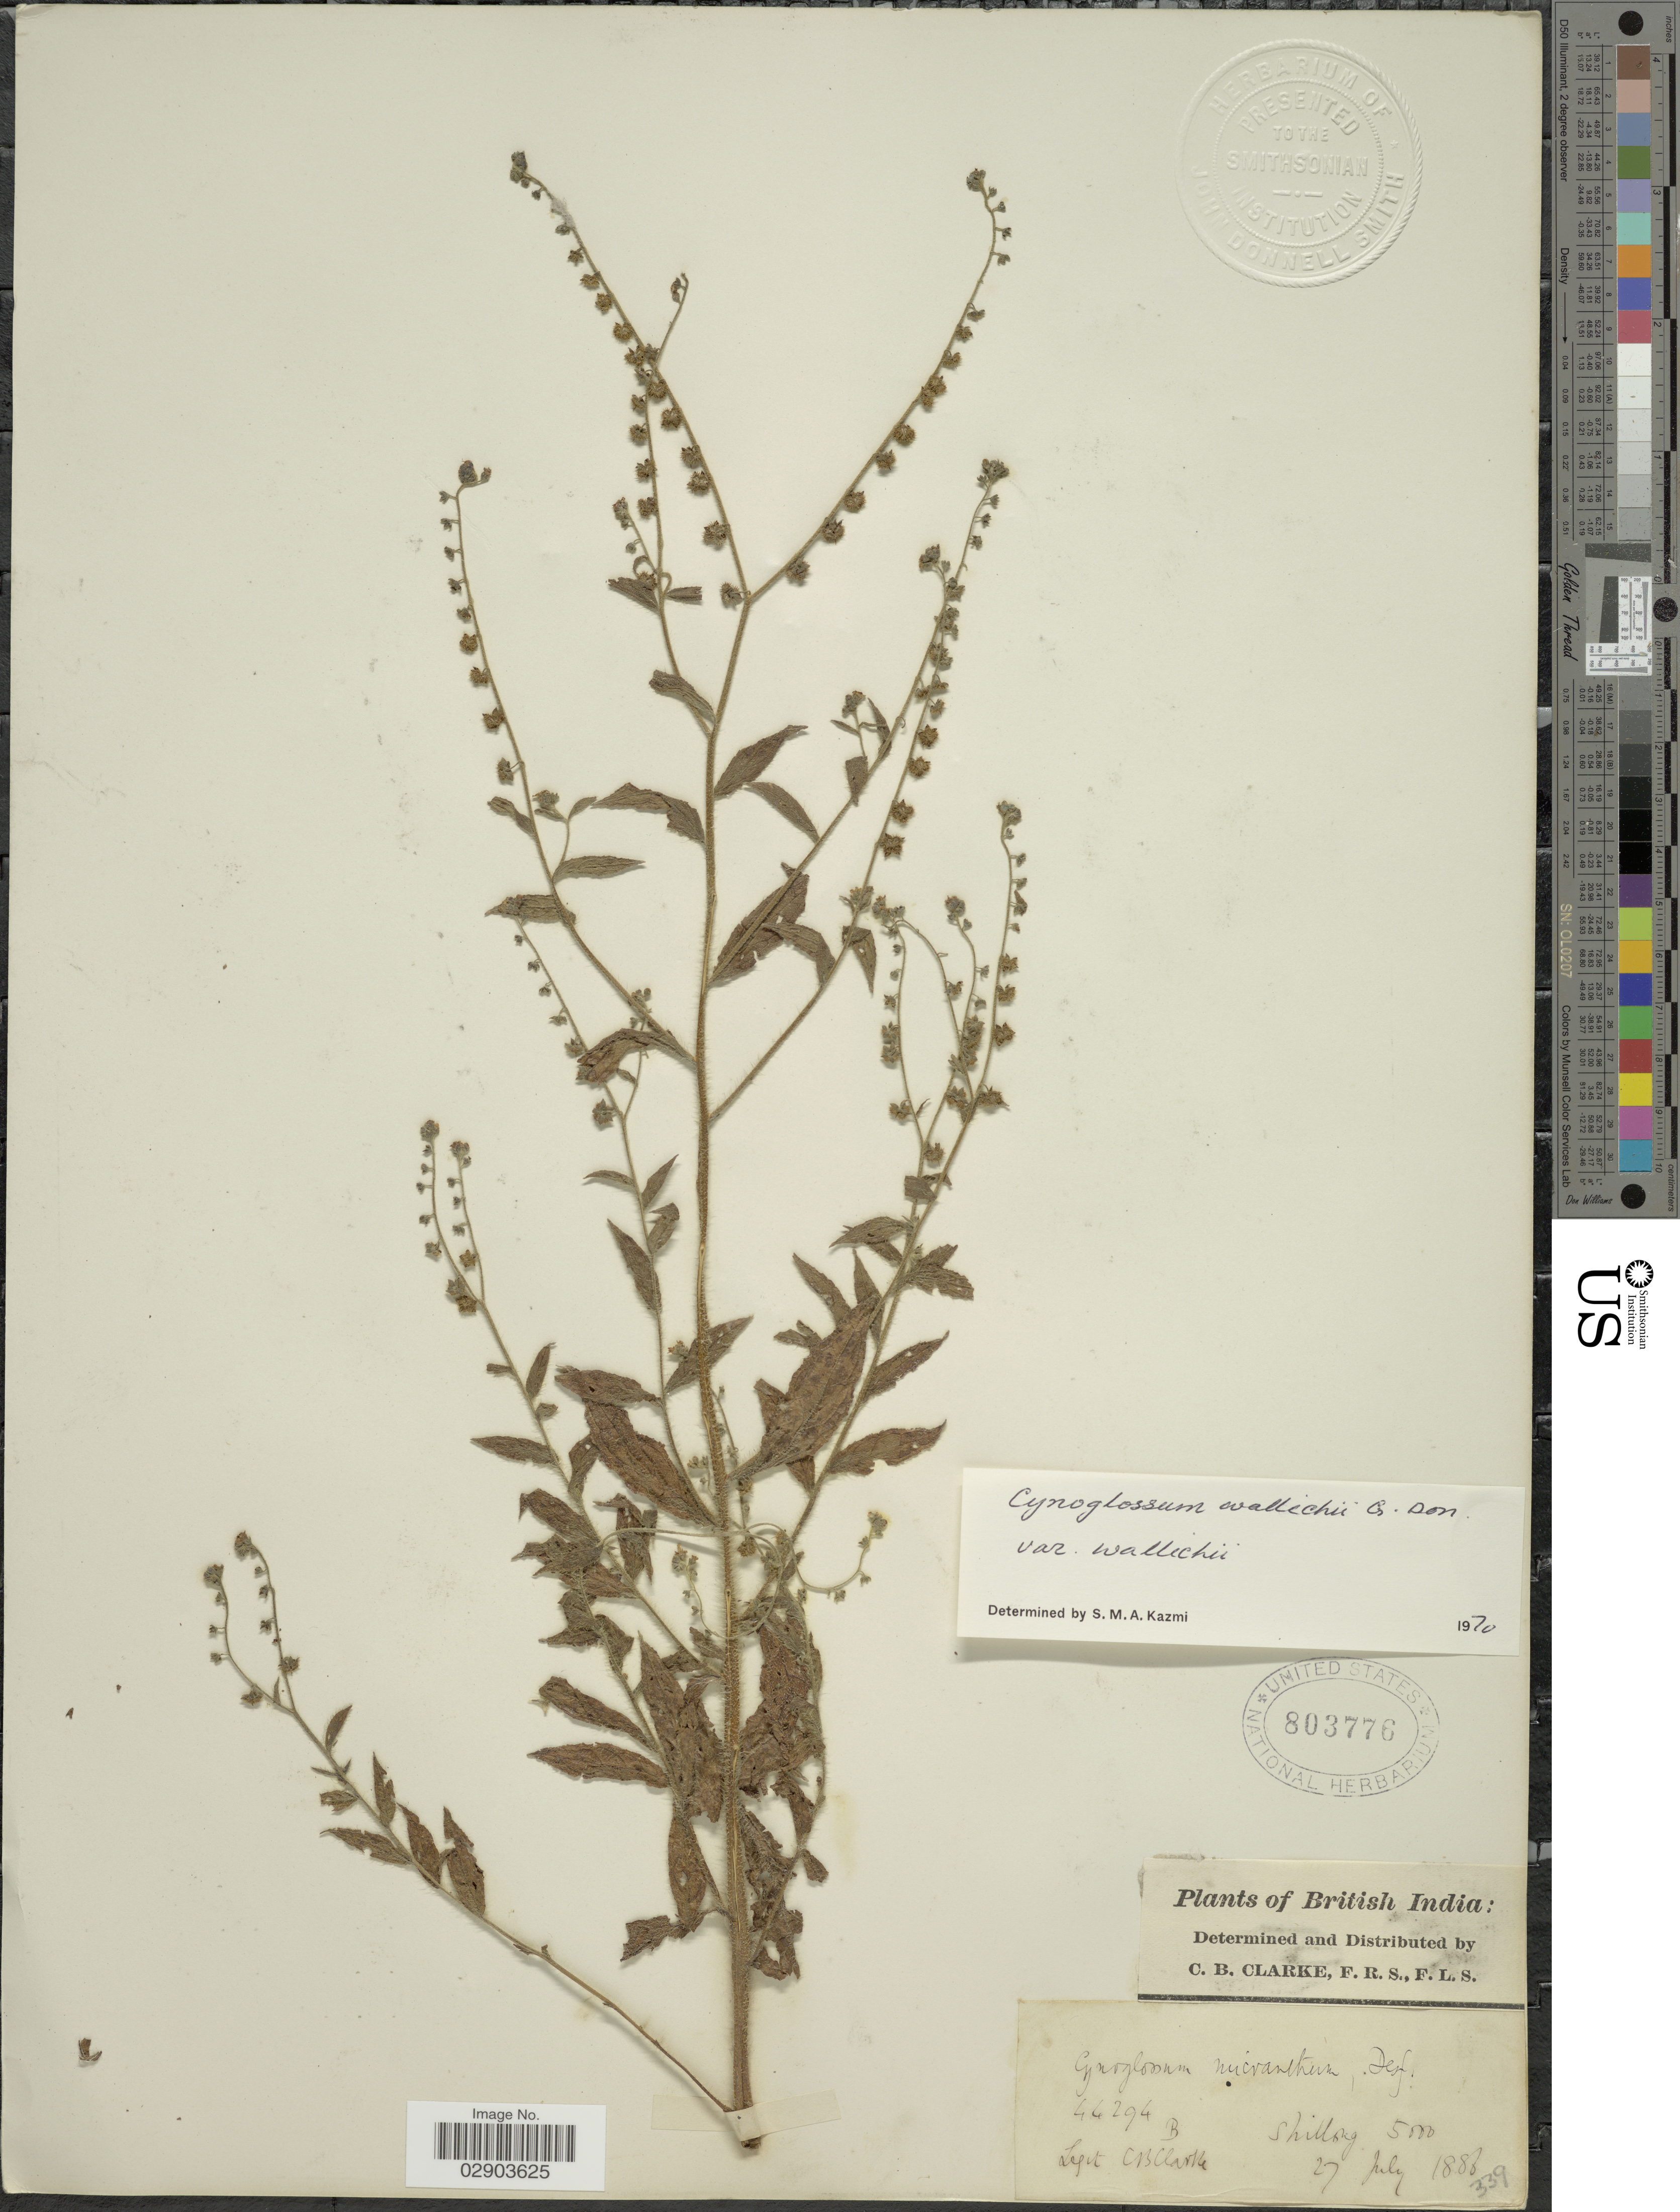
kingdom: Plantae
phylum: Tracheophyta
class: Magnoliopsida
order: Boraginales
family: Boraginaceae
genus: Cynoglossum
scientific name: Cynoglossum wallichii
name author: G. Don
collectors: C. B. Clarke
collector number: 44294B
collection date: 1886-07-27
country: India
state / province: Meghalaya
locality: British India, Shillong.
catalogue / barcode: US 803776